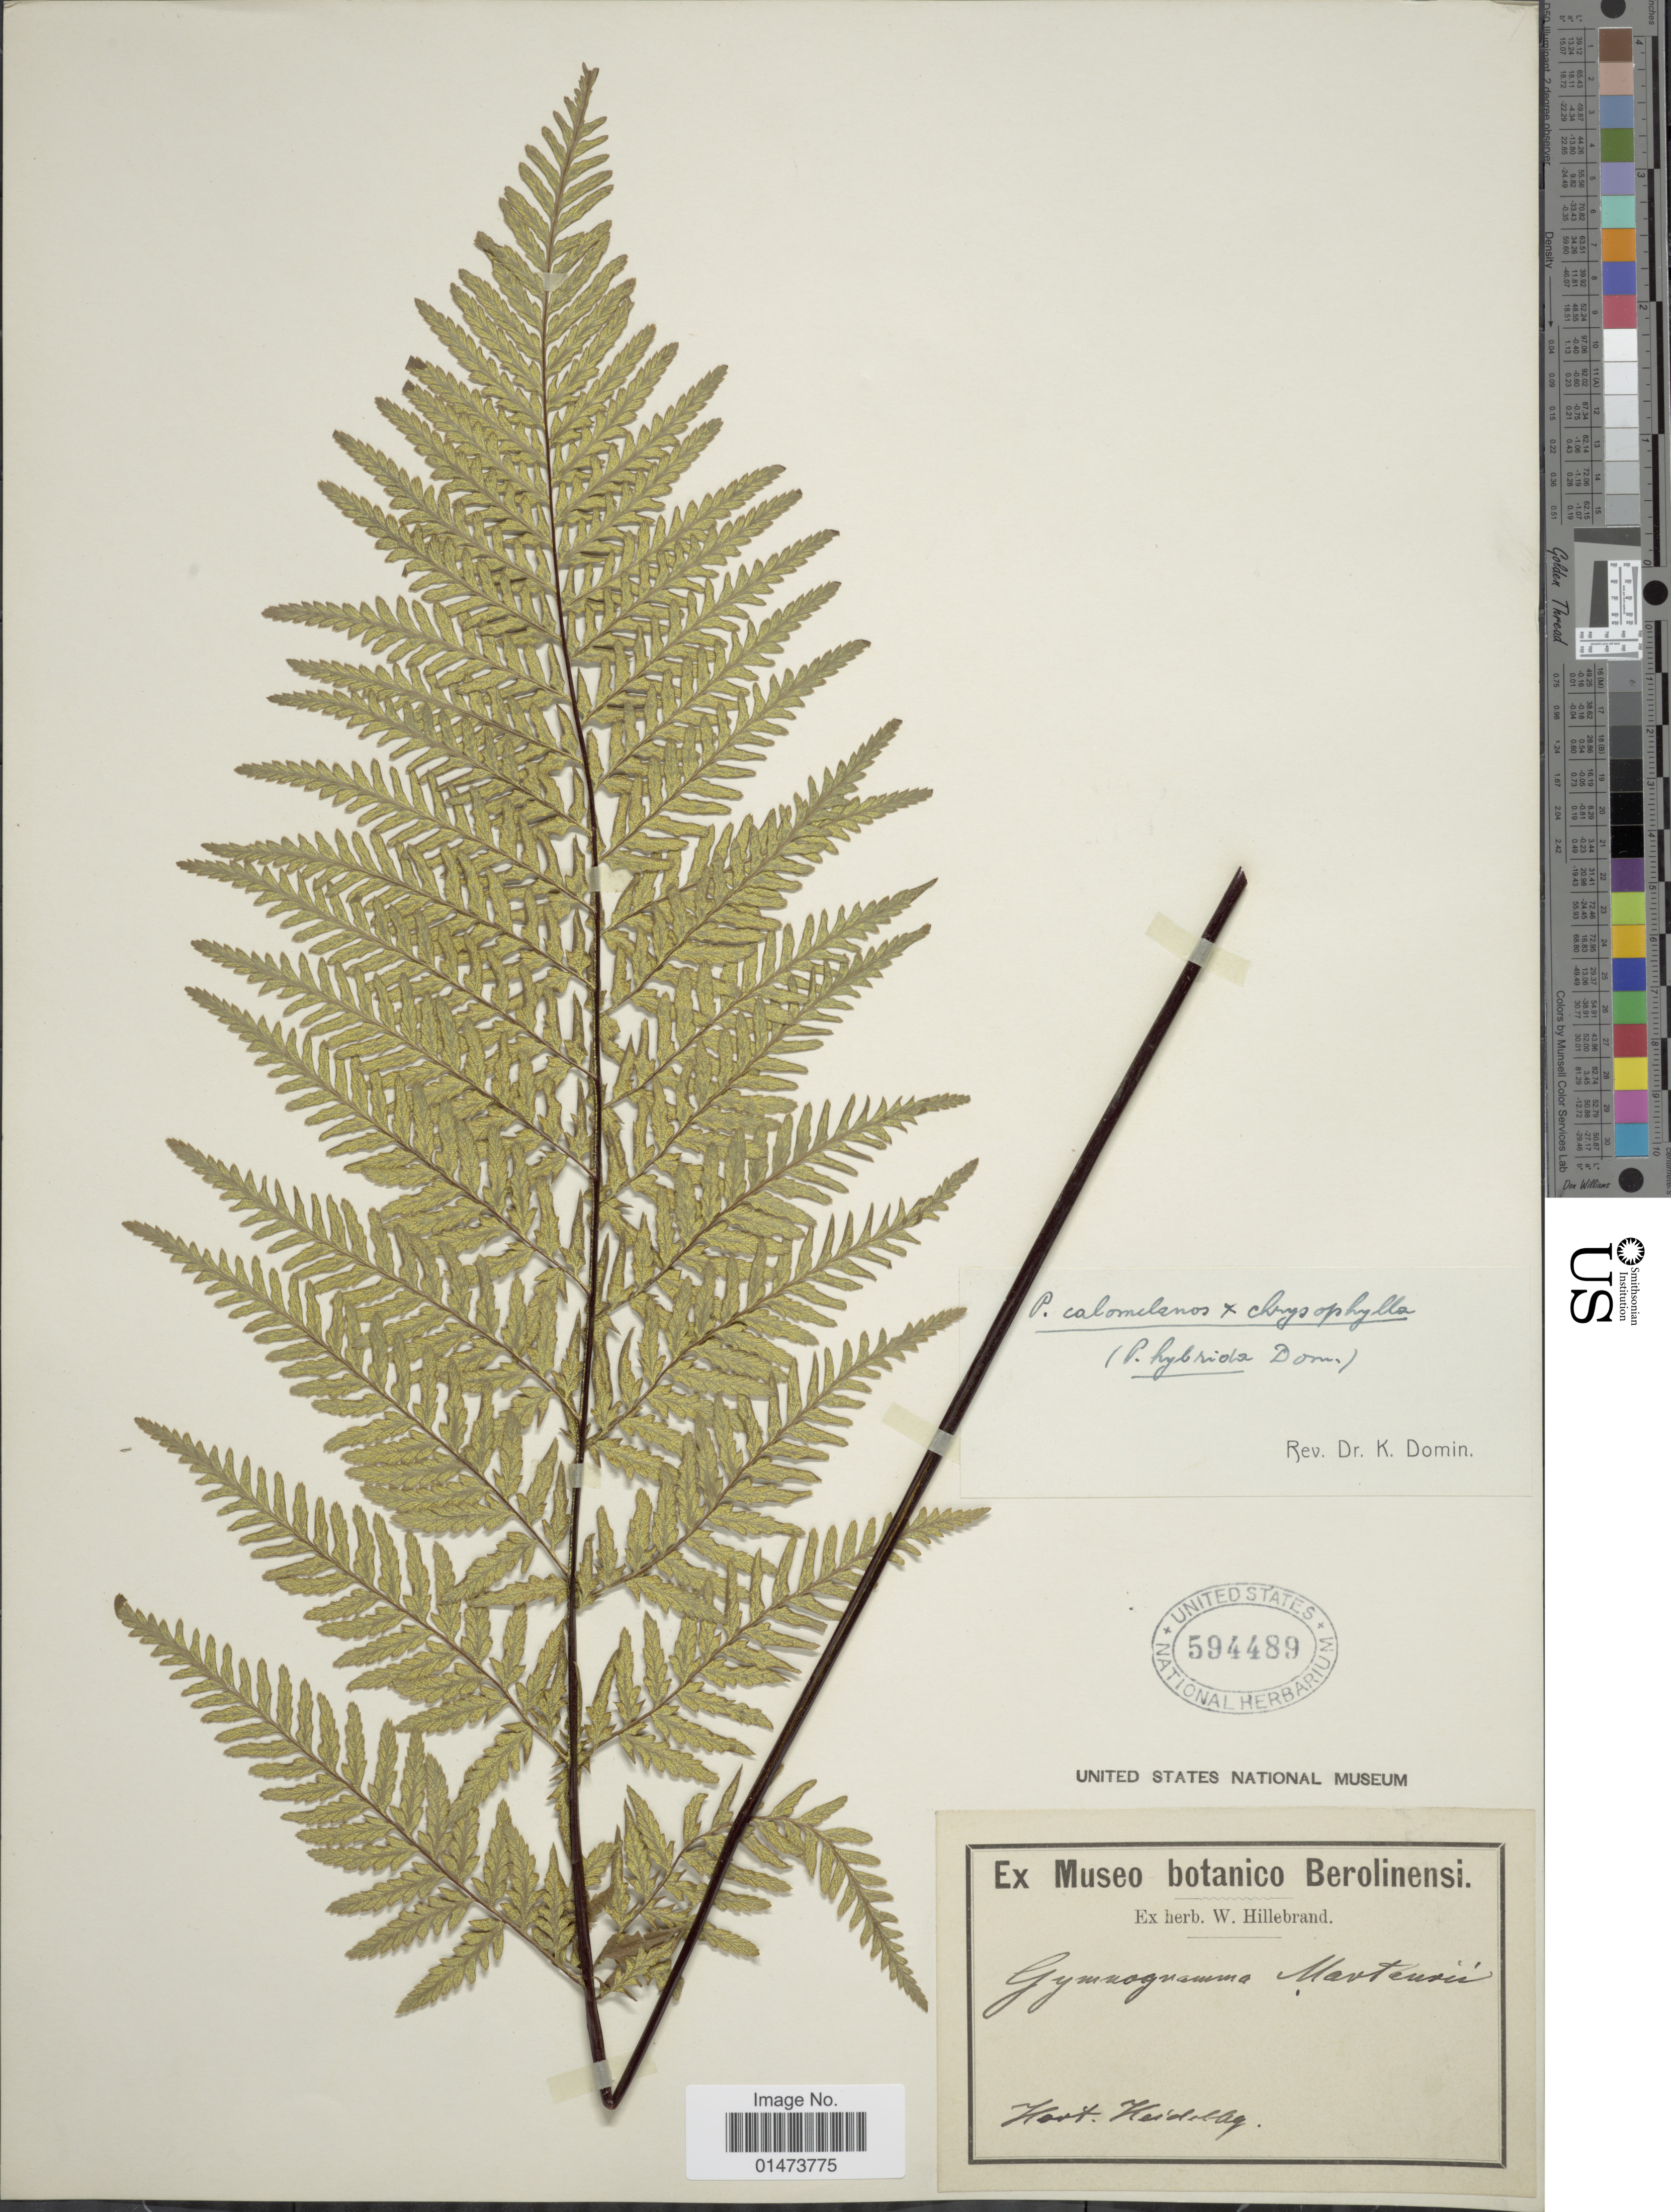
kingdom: Plantae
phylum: Tracheophyta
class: Polypodiopsida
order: Polypodiales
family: Pteridaceae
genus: Pityrogramma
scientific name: Pityrogramma hybrida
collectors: W. Hillebrand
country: Germany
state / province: Baden-Württemberg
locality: Hort. Heidellig. [interpreted]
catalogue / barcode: US 594489